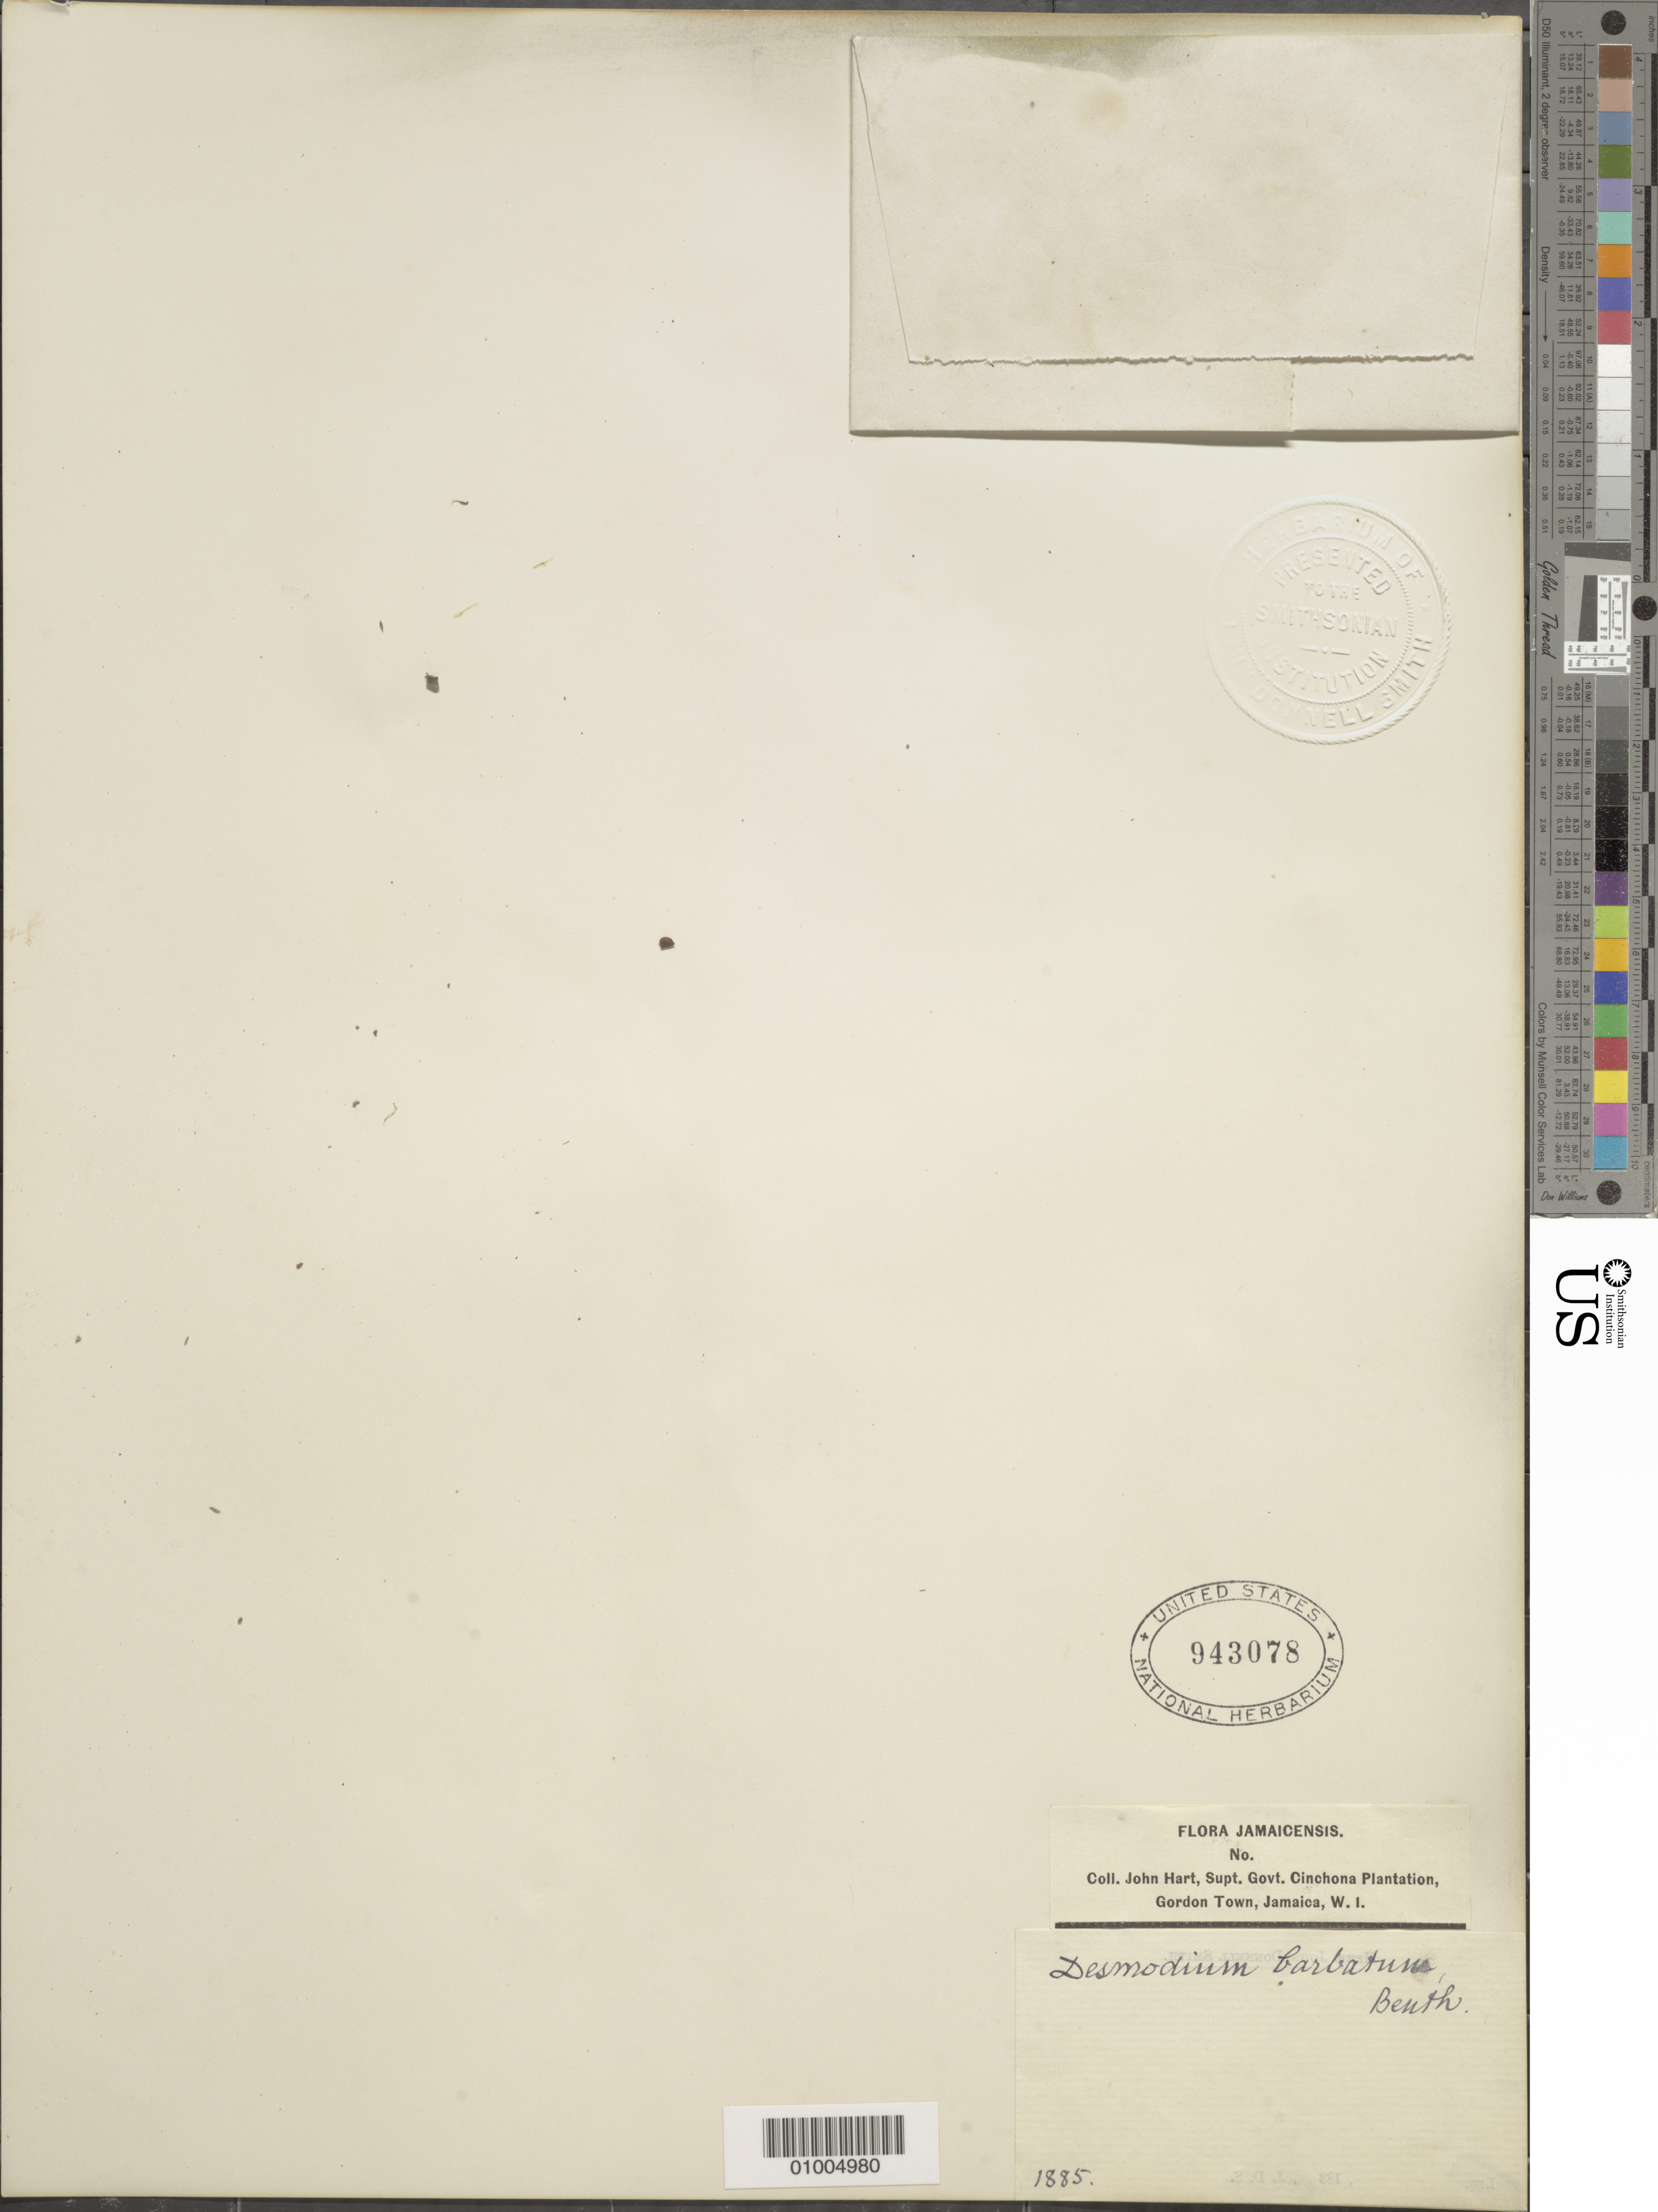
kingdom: Plantae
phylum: Tracheophyta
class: Magnoliopsida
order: Fabales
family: Fabaceae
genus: Grona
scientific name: Grona barbata var. barbata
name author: (L.) H. Ohashi & K. Ohashi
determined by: Strong, Mark T., (BOT), Smithsonian Institution - National Museum of Natural History (UNITED STATES)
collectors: J. Hart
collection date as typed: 1885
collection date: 1885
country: Jamaica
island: Jamaica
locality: Gordon Town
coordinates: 0 N, 0 E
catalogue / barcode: US 943078